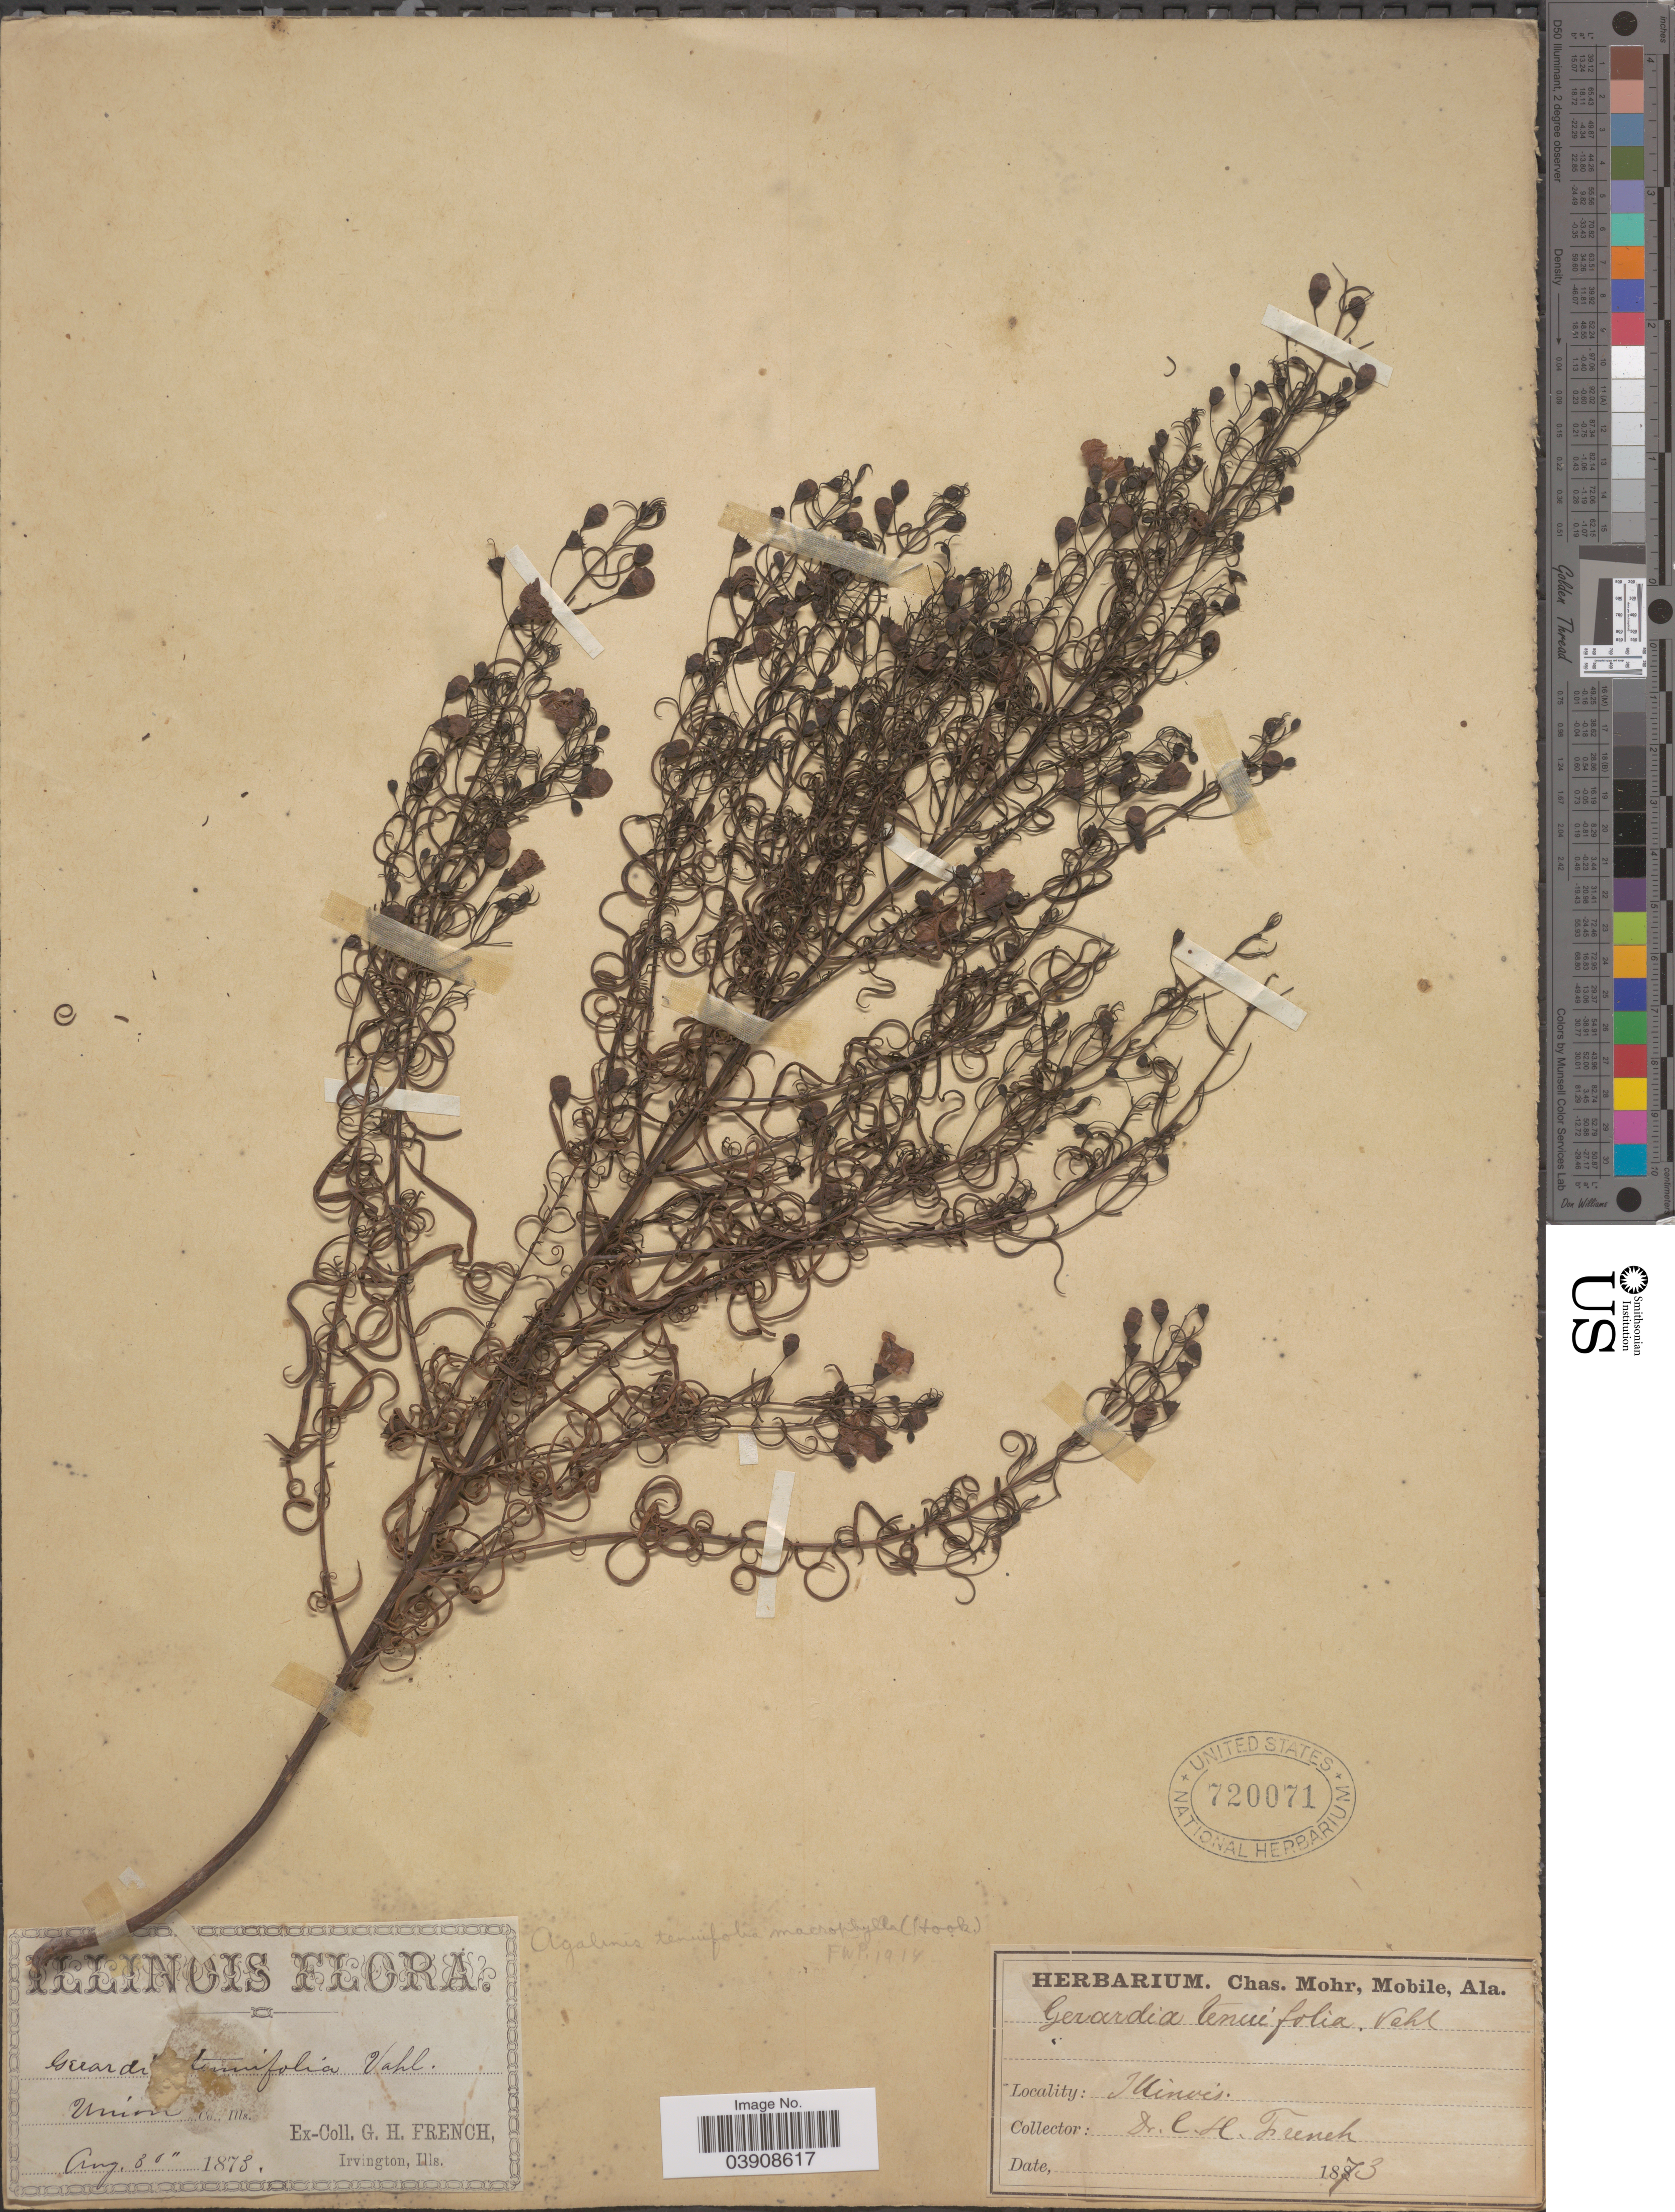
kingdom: Plantae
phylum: Tracheophyta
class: Magnoliopsida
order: Lamiales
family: Orobanchaceae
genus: Agalinis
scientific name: Agalinis tenuifolia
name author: (Vahl) Raf.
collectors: G. H. French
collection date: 1873-08-30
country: United States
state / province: Illinois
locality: Union Co.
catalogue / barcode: US 720071